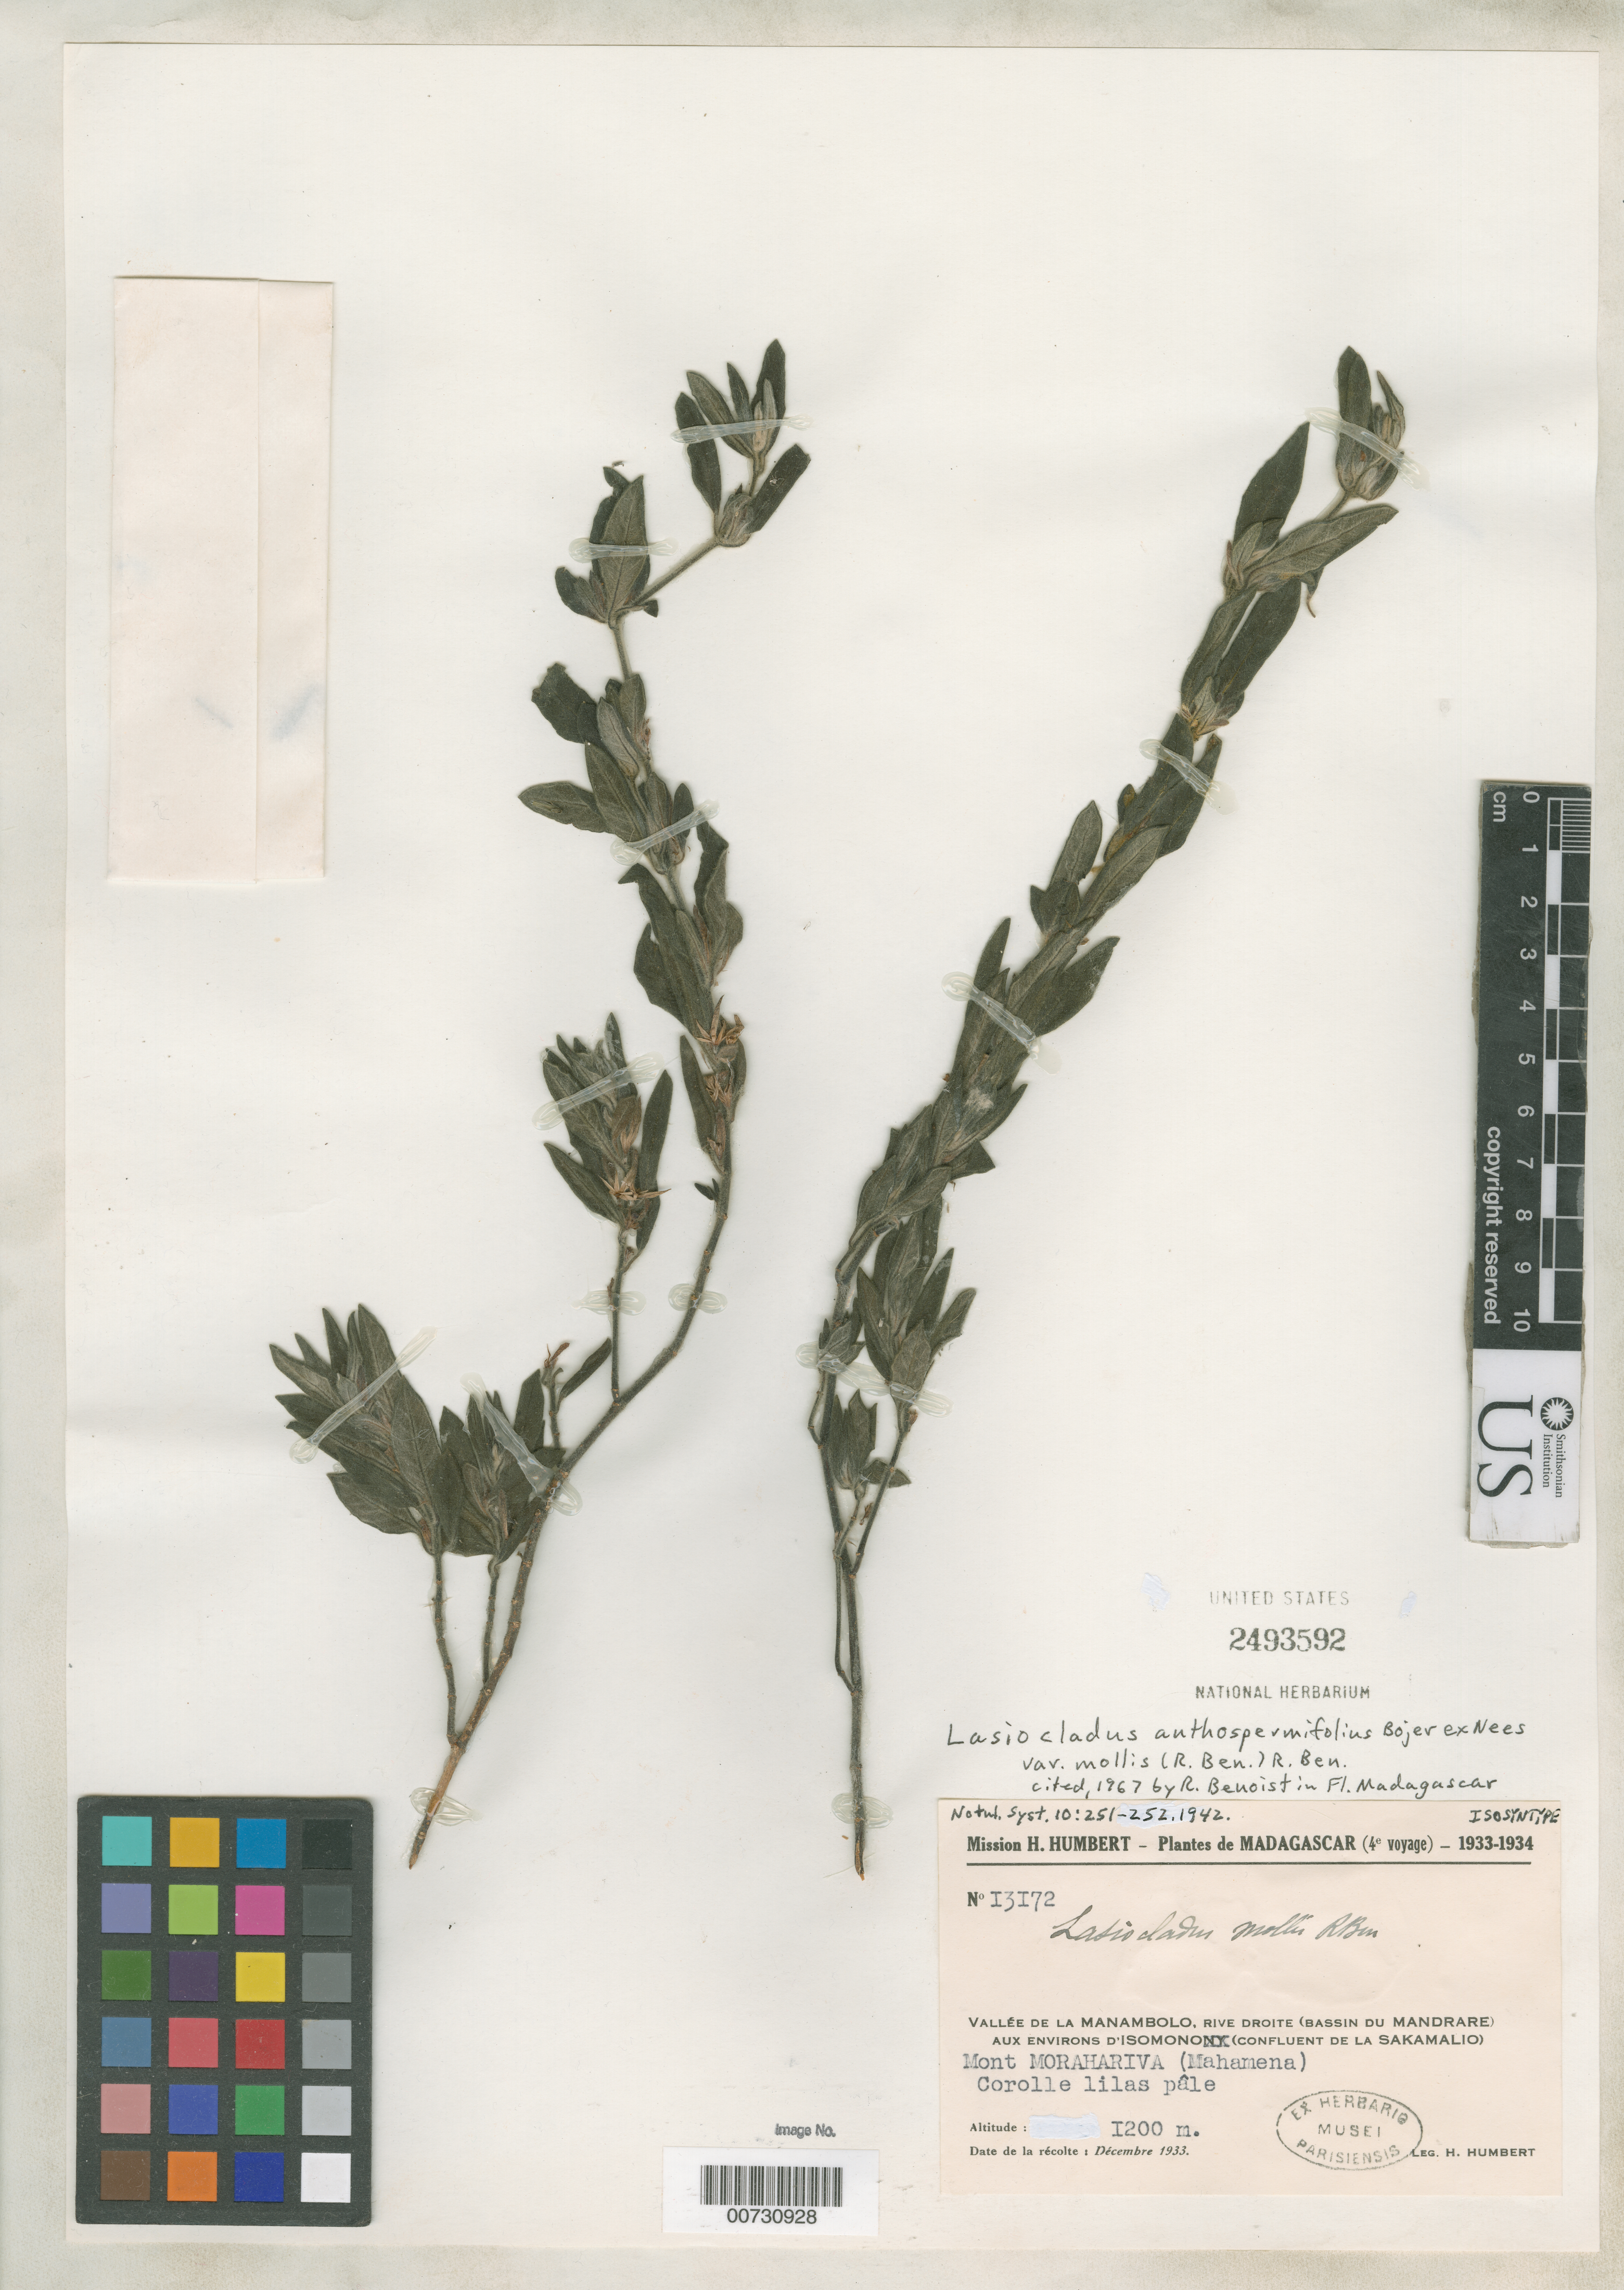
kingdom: Plantae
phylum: Tracheophyta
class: Magnoliopsida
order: Lamiales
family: Acanthaceae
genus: Lasiocladus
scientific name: Lasiocladus mollis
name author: Benoist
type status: Isosyntype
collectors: H. Humbert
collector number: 13172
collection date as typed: Dec 1933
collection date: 1933-12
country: Madagascar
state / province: Anosy (?)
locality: Vallée de la Manambolo, rive droite (bassin du Mandrare) aux environs d'Isomono (confluent de la Sadamalio). Mont Morahariva (Mahamena).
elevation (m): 1200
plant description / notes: Cited 1967 by R. Benoist, Fl. Madagasc.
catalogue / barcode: US 2493592